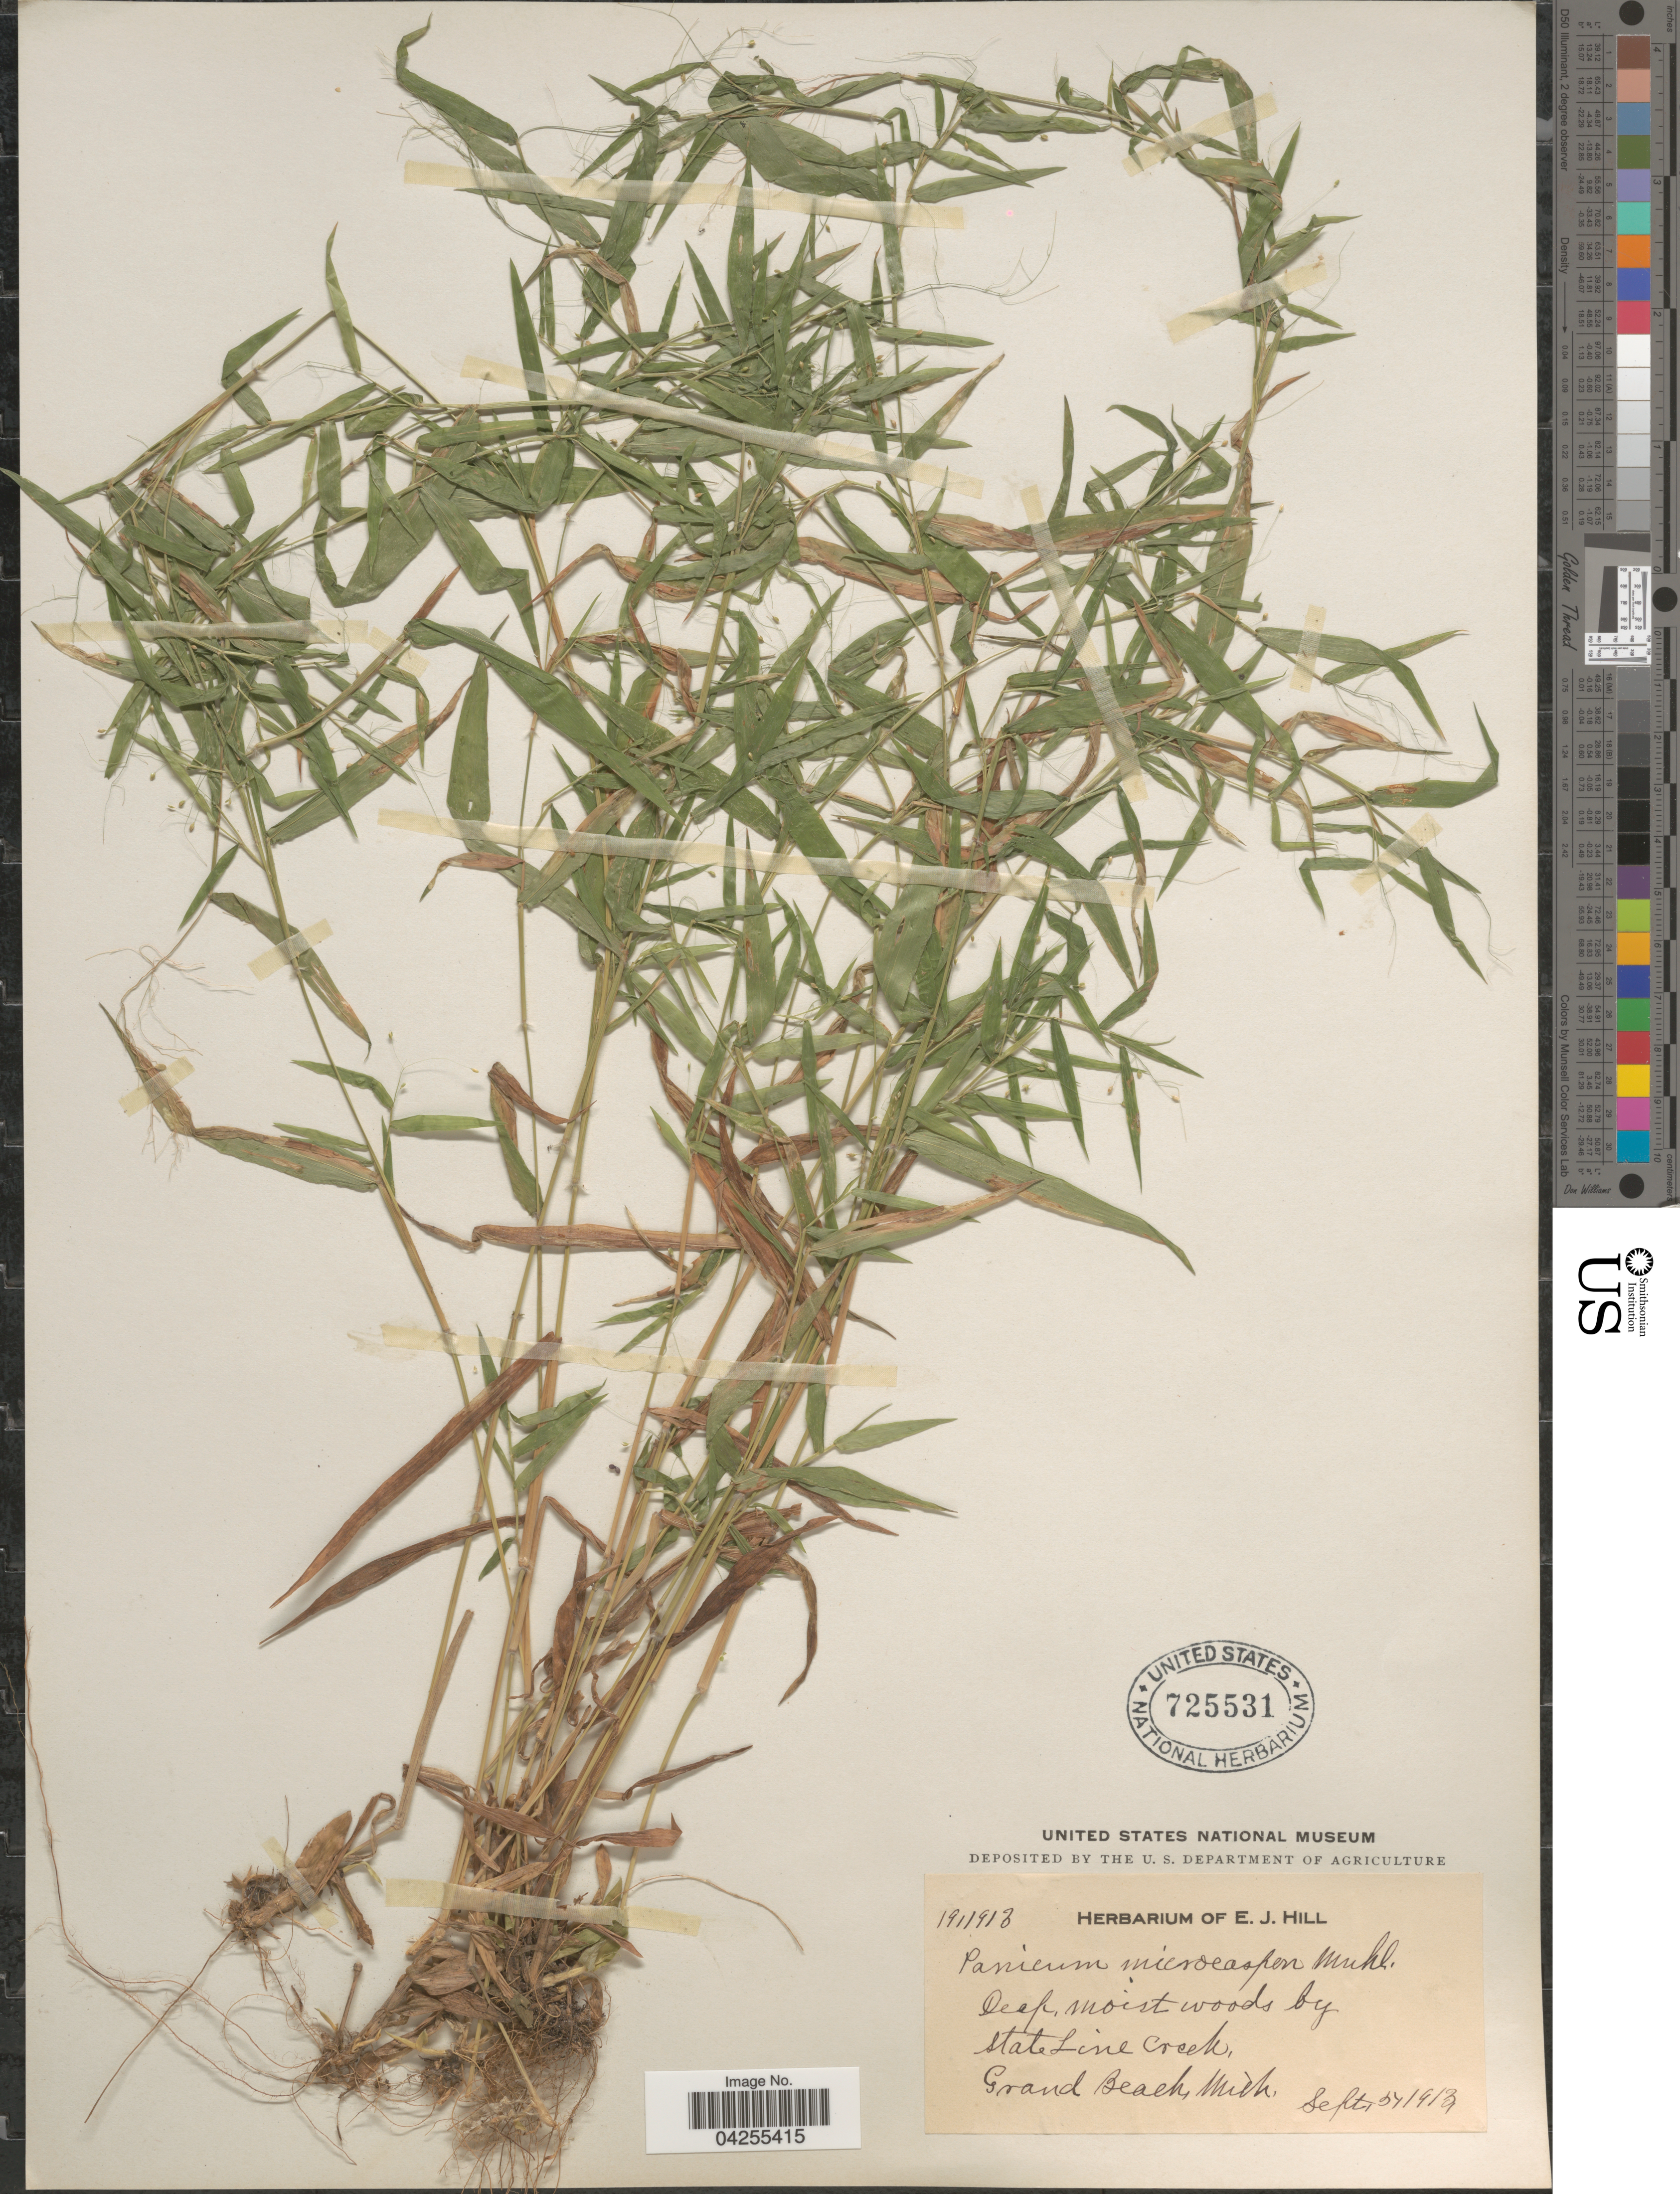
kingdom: Plantae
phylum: Tracheophyta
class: Liliopsida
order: Poales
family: Poaceae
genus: Dichanthelium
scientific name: Dichanthelium dichotomum var. dichotomum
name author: (L.) Gould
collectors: E. J. Hill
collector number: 191913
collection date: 1913-09-05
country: United States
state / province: Michigan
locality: Deep moist woods by State Line Creek, Grand Beach.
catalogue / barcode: US 725531